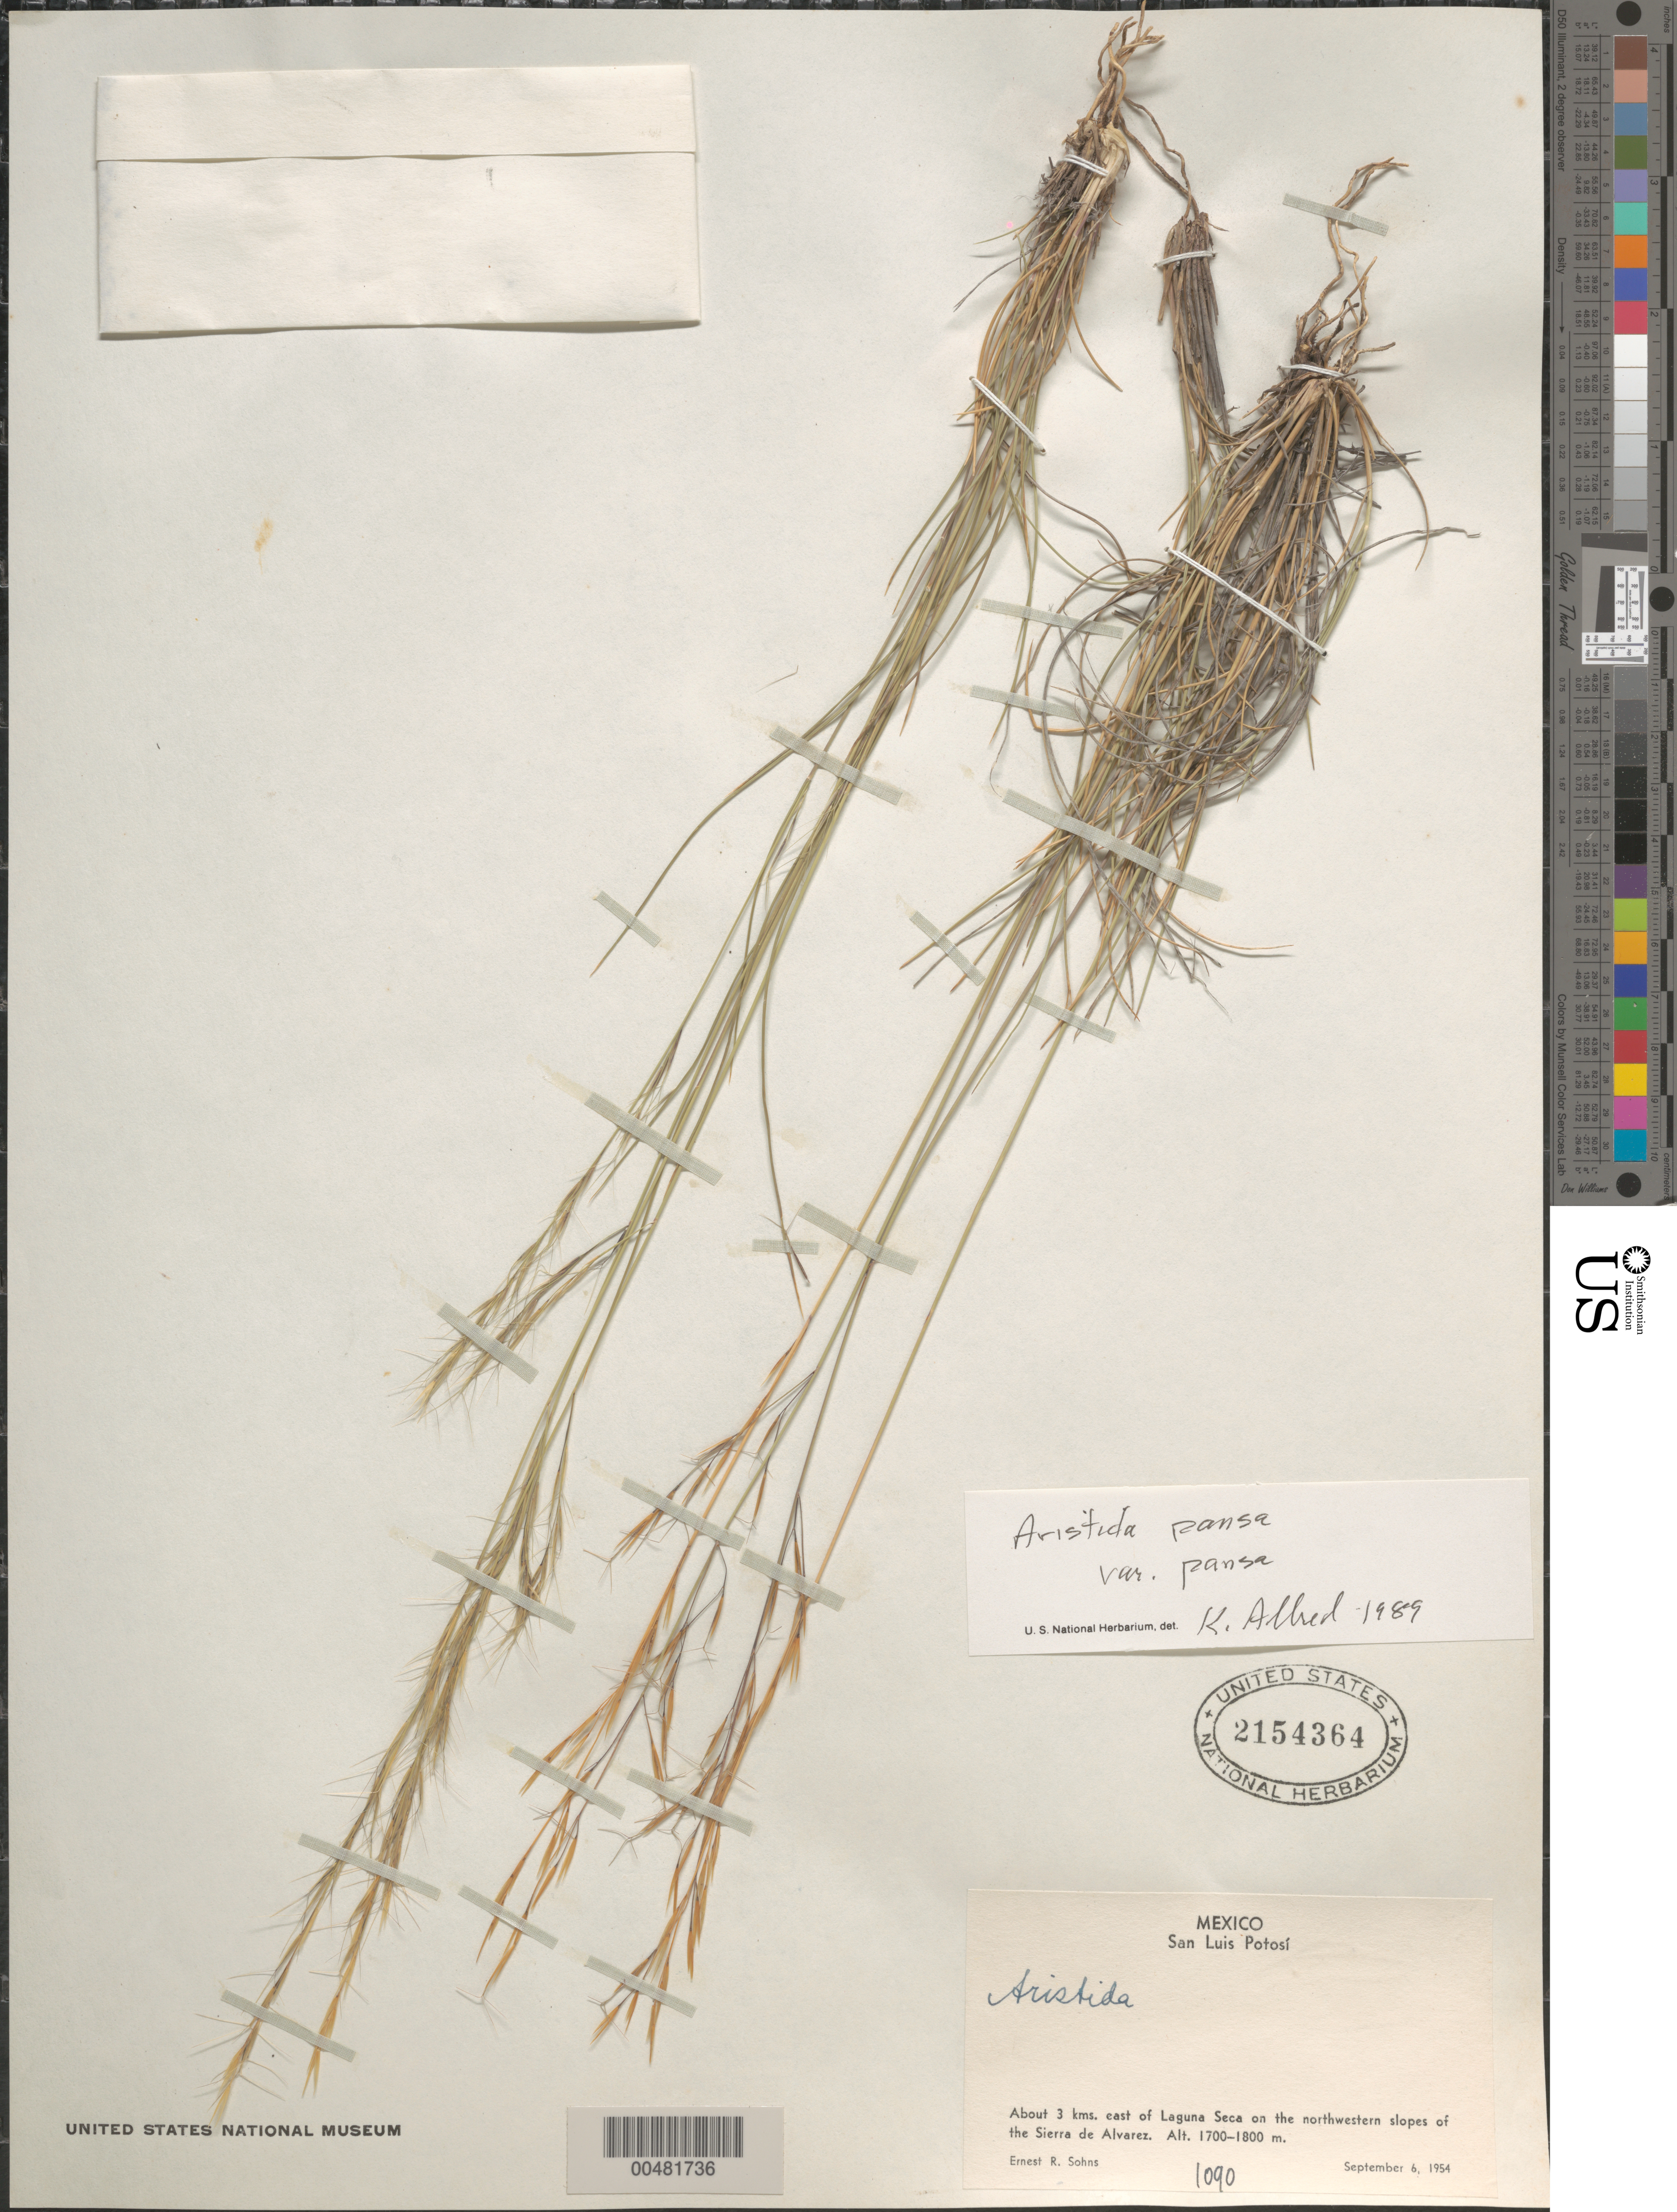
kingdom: Plantae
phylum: Tracheophyta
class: Liliopsida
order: Poales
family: Poaceae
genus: Aristida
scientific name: Aristida pansa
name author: Wooton & Standl.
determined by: Allred, K.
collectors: E. R. Sohns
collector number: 1090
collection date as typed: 6 Sep 1954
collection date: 1954-09-06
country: Mexico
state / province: San Luis Potosi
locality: About 3 km E of Laguna Seca on the NW slopes of the Sierra de Alvarez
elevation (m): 1700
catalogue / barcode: US 2154364